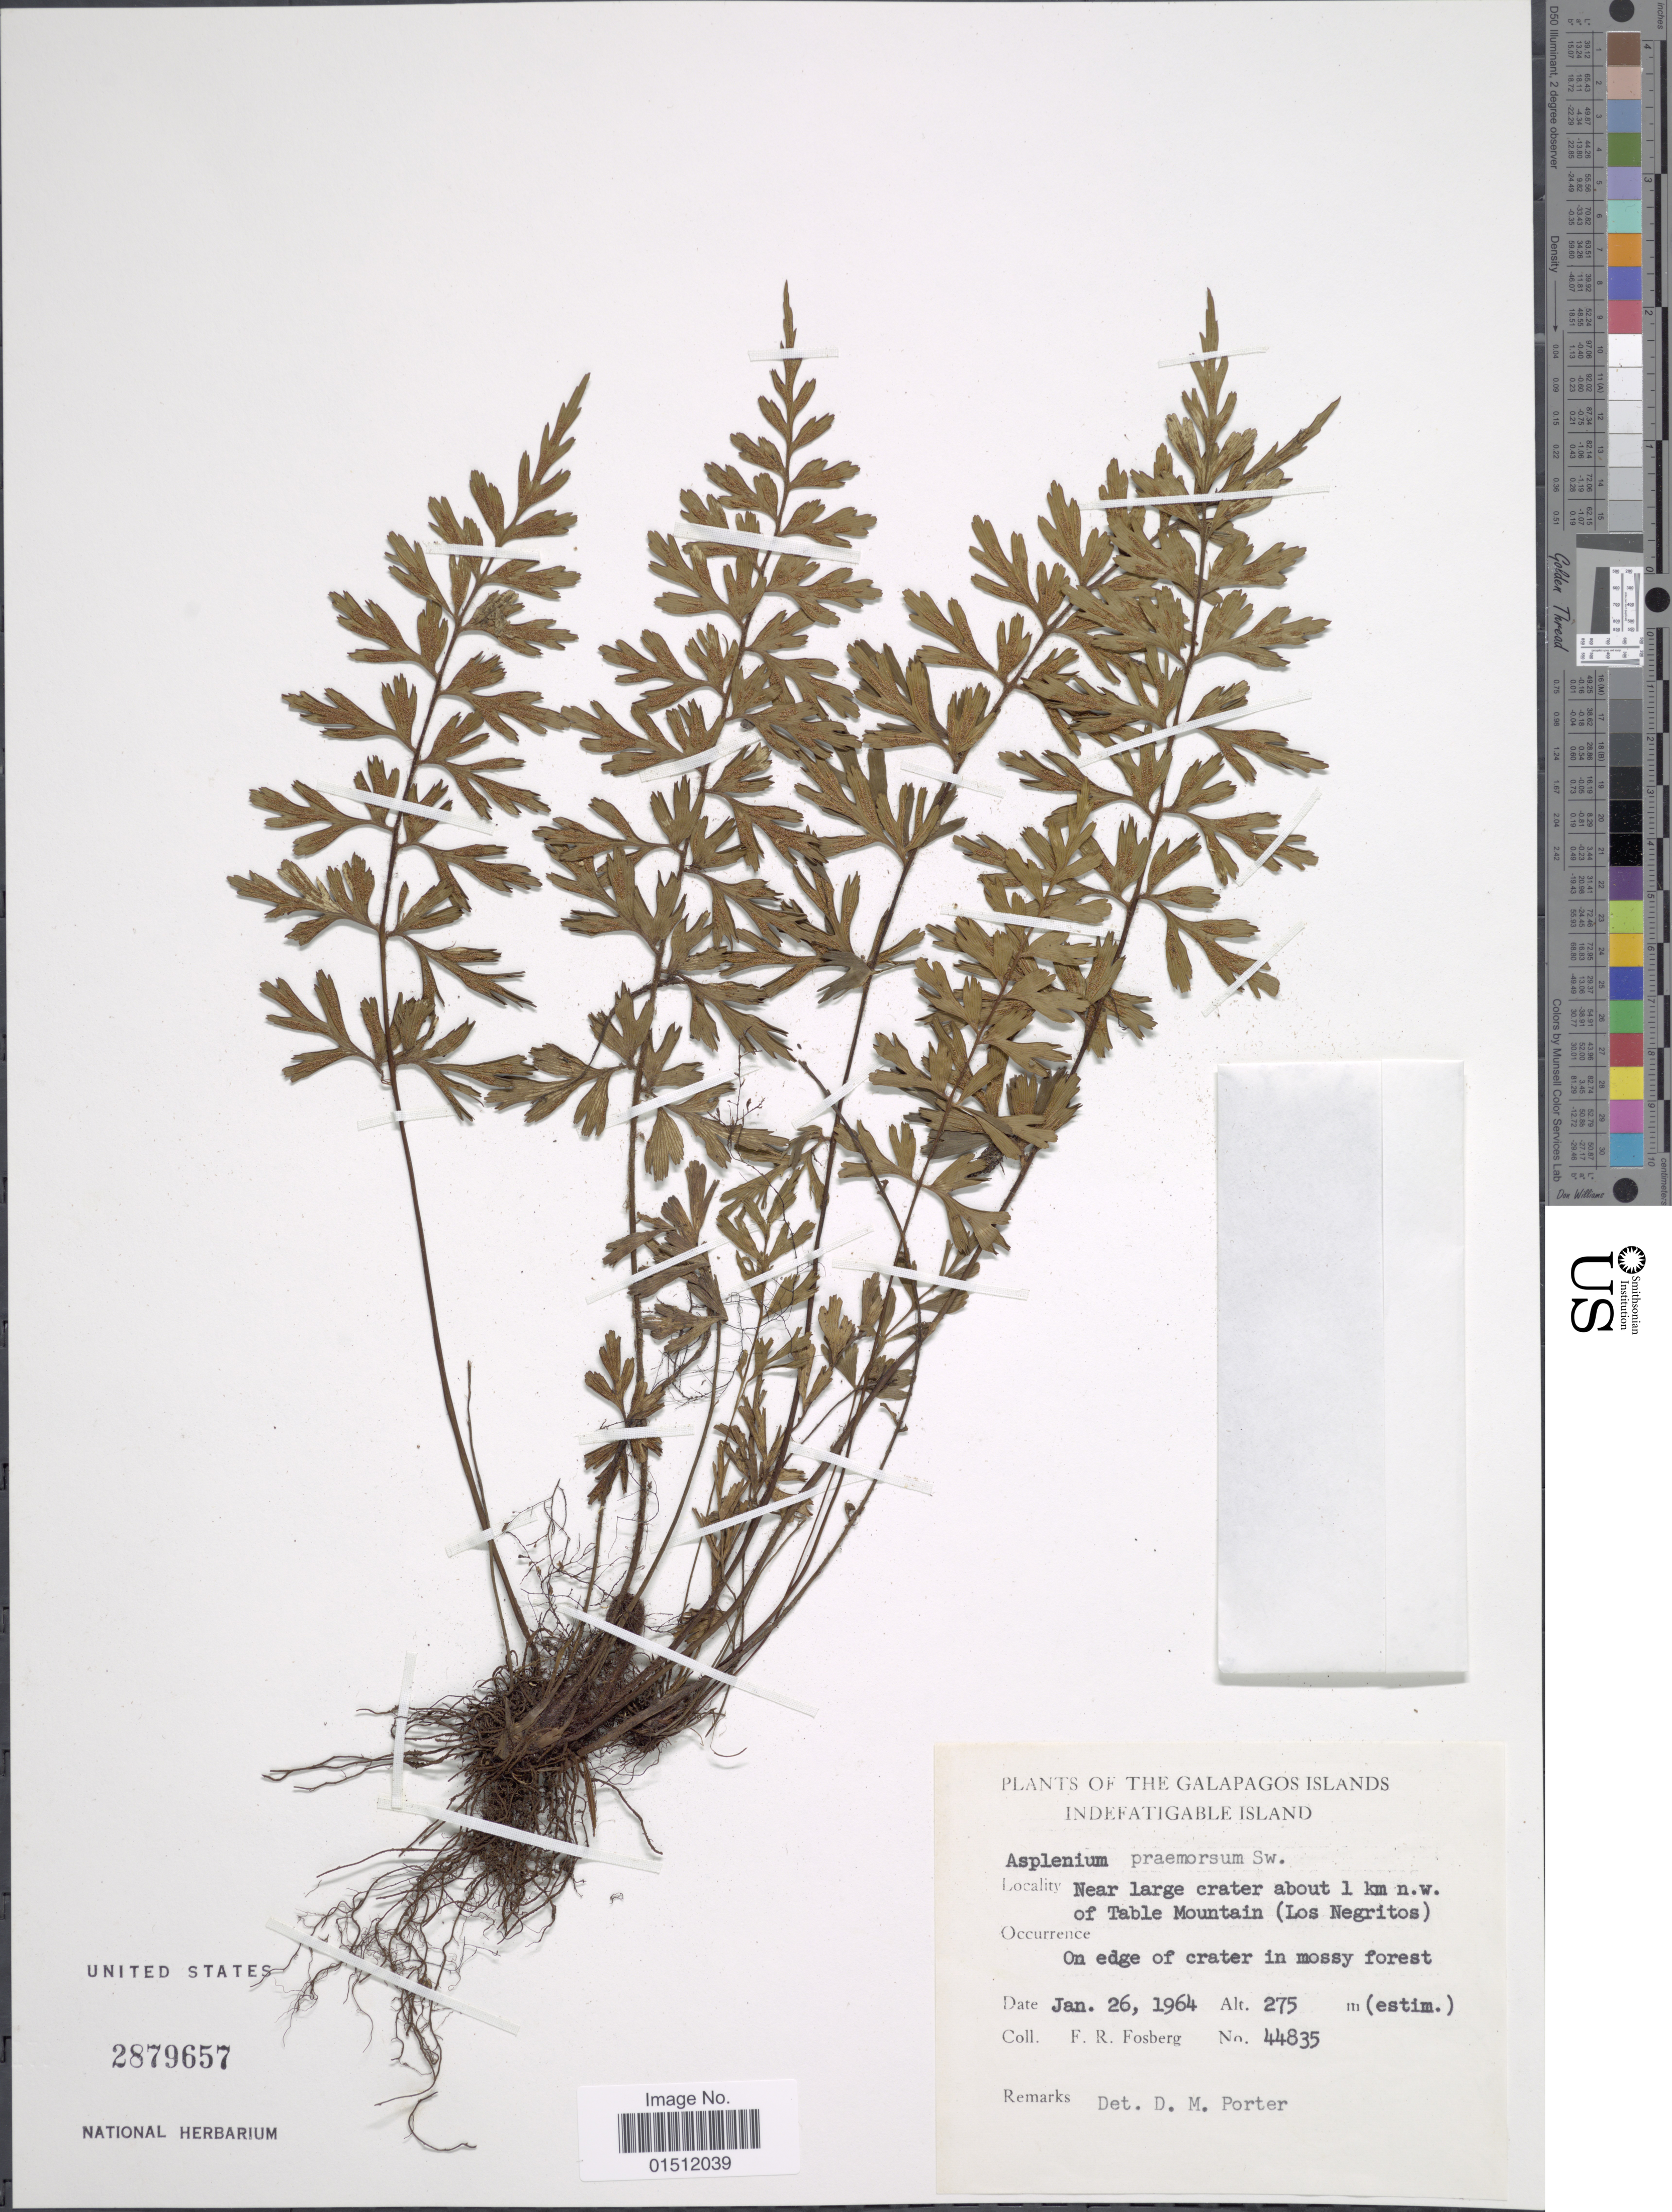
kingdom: Plantae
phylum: Tracheophyta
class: Polypodiopsida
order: Polypodiales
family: Aspleniaceae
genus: Asplenium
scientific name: Asplenium praemorsum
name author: Sw.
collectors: F. R. Fosberg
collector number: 44835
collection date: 1964-01-26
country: Ecuador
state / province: Colón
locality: Galapos Island, Indefatigable Island. Near large crater about 1 km n.w. of Table Mountain ( Los Negrotos )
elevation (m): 275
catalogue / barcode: US 2879657